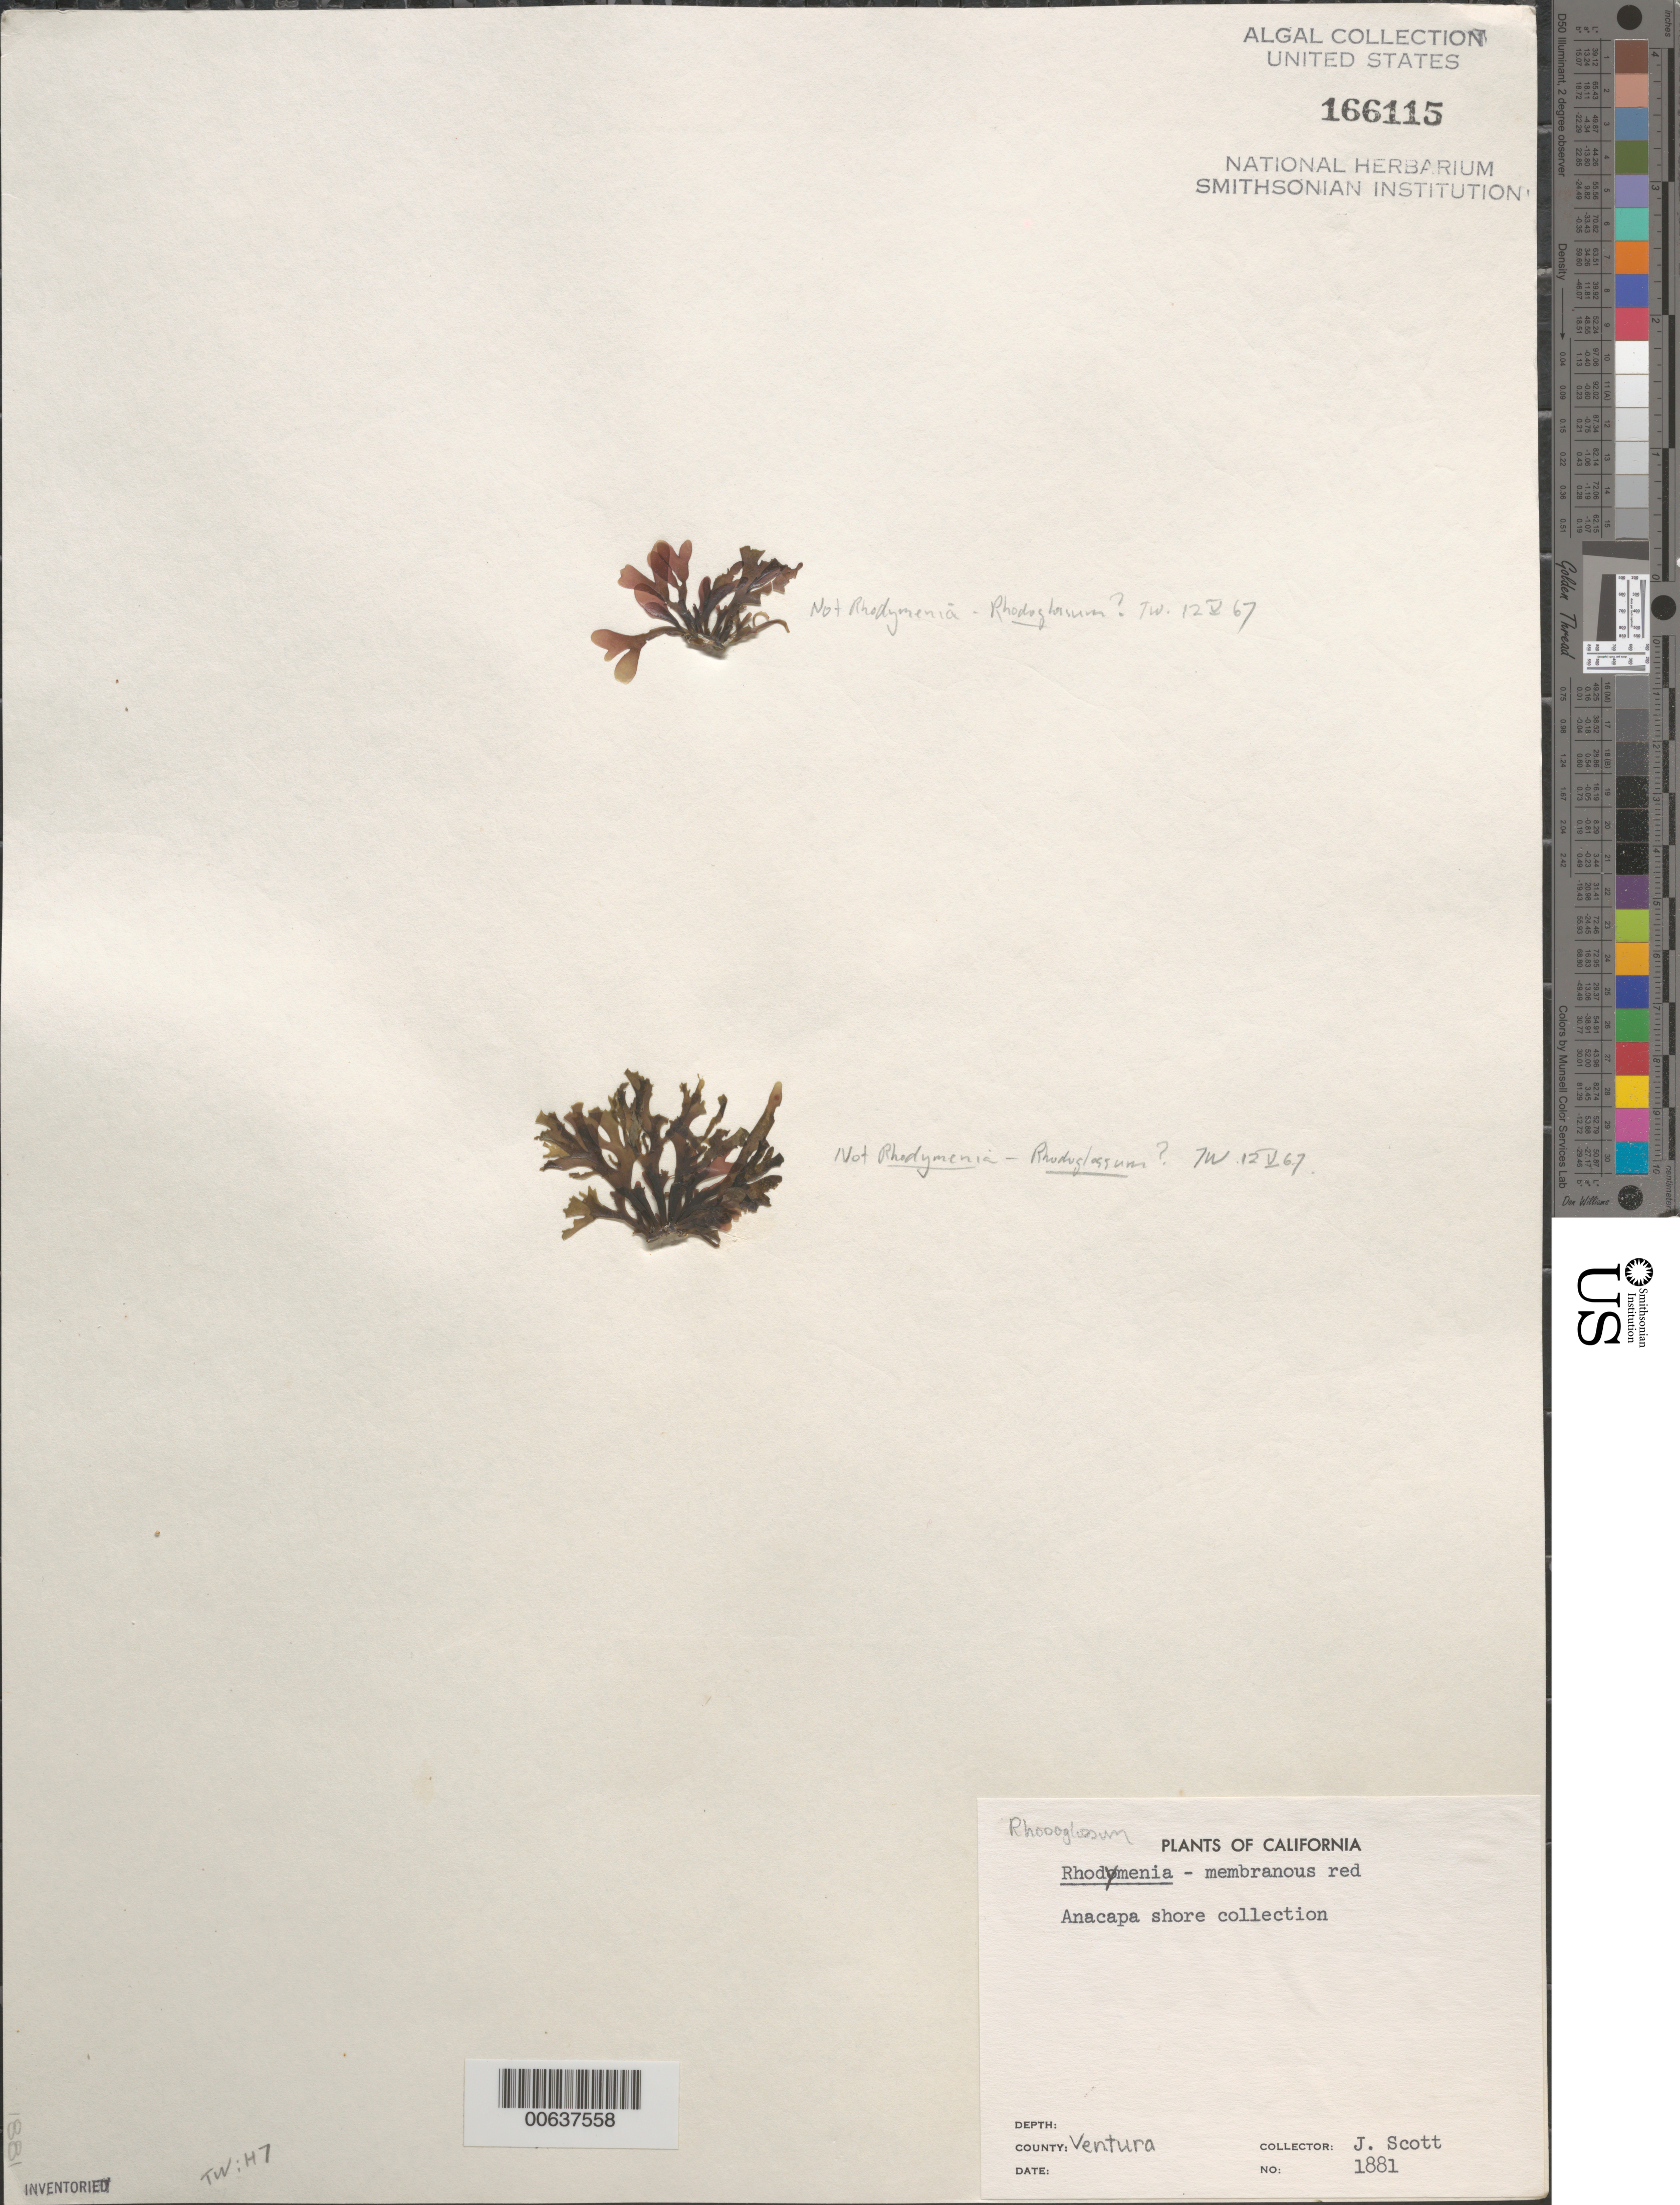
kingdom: Plantae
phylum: Rhodophyta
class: Florideophyceae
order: Rhodymeniales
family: Rhodymeniaceae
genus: Rhodymenia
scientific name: Rhodymenia sp.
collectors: J. Scott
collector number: Neushul 1881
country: United States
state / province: California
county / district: Ventura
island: Anacapa Island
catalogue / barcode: US 166115